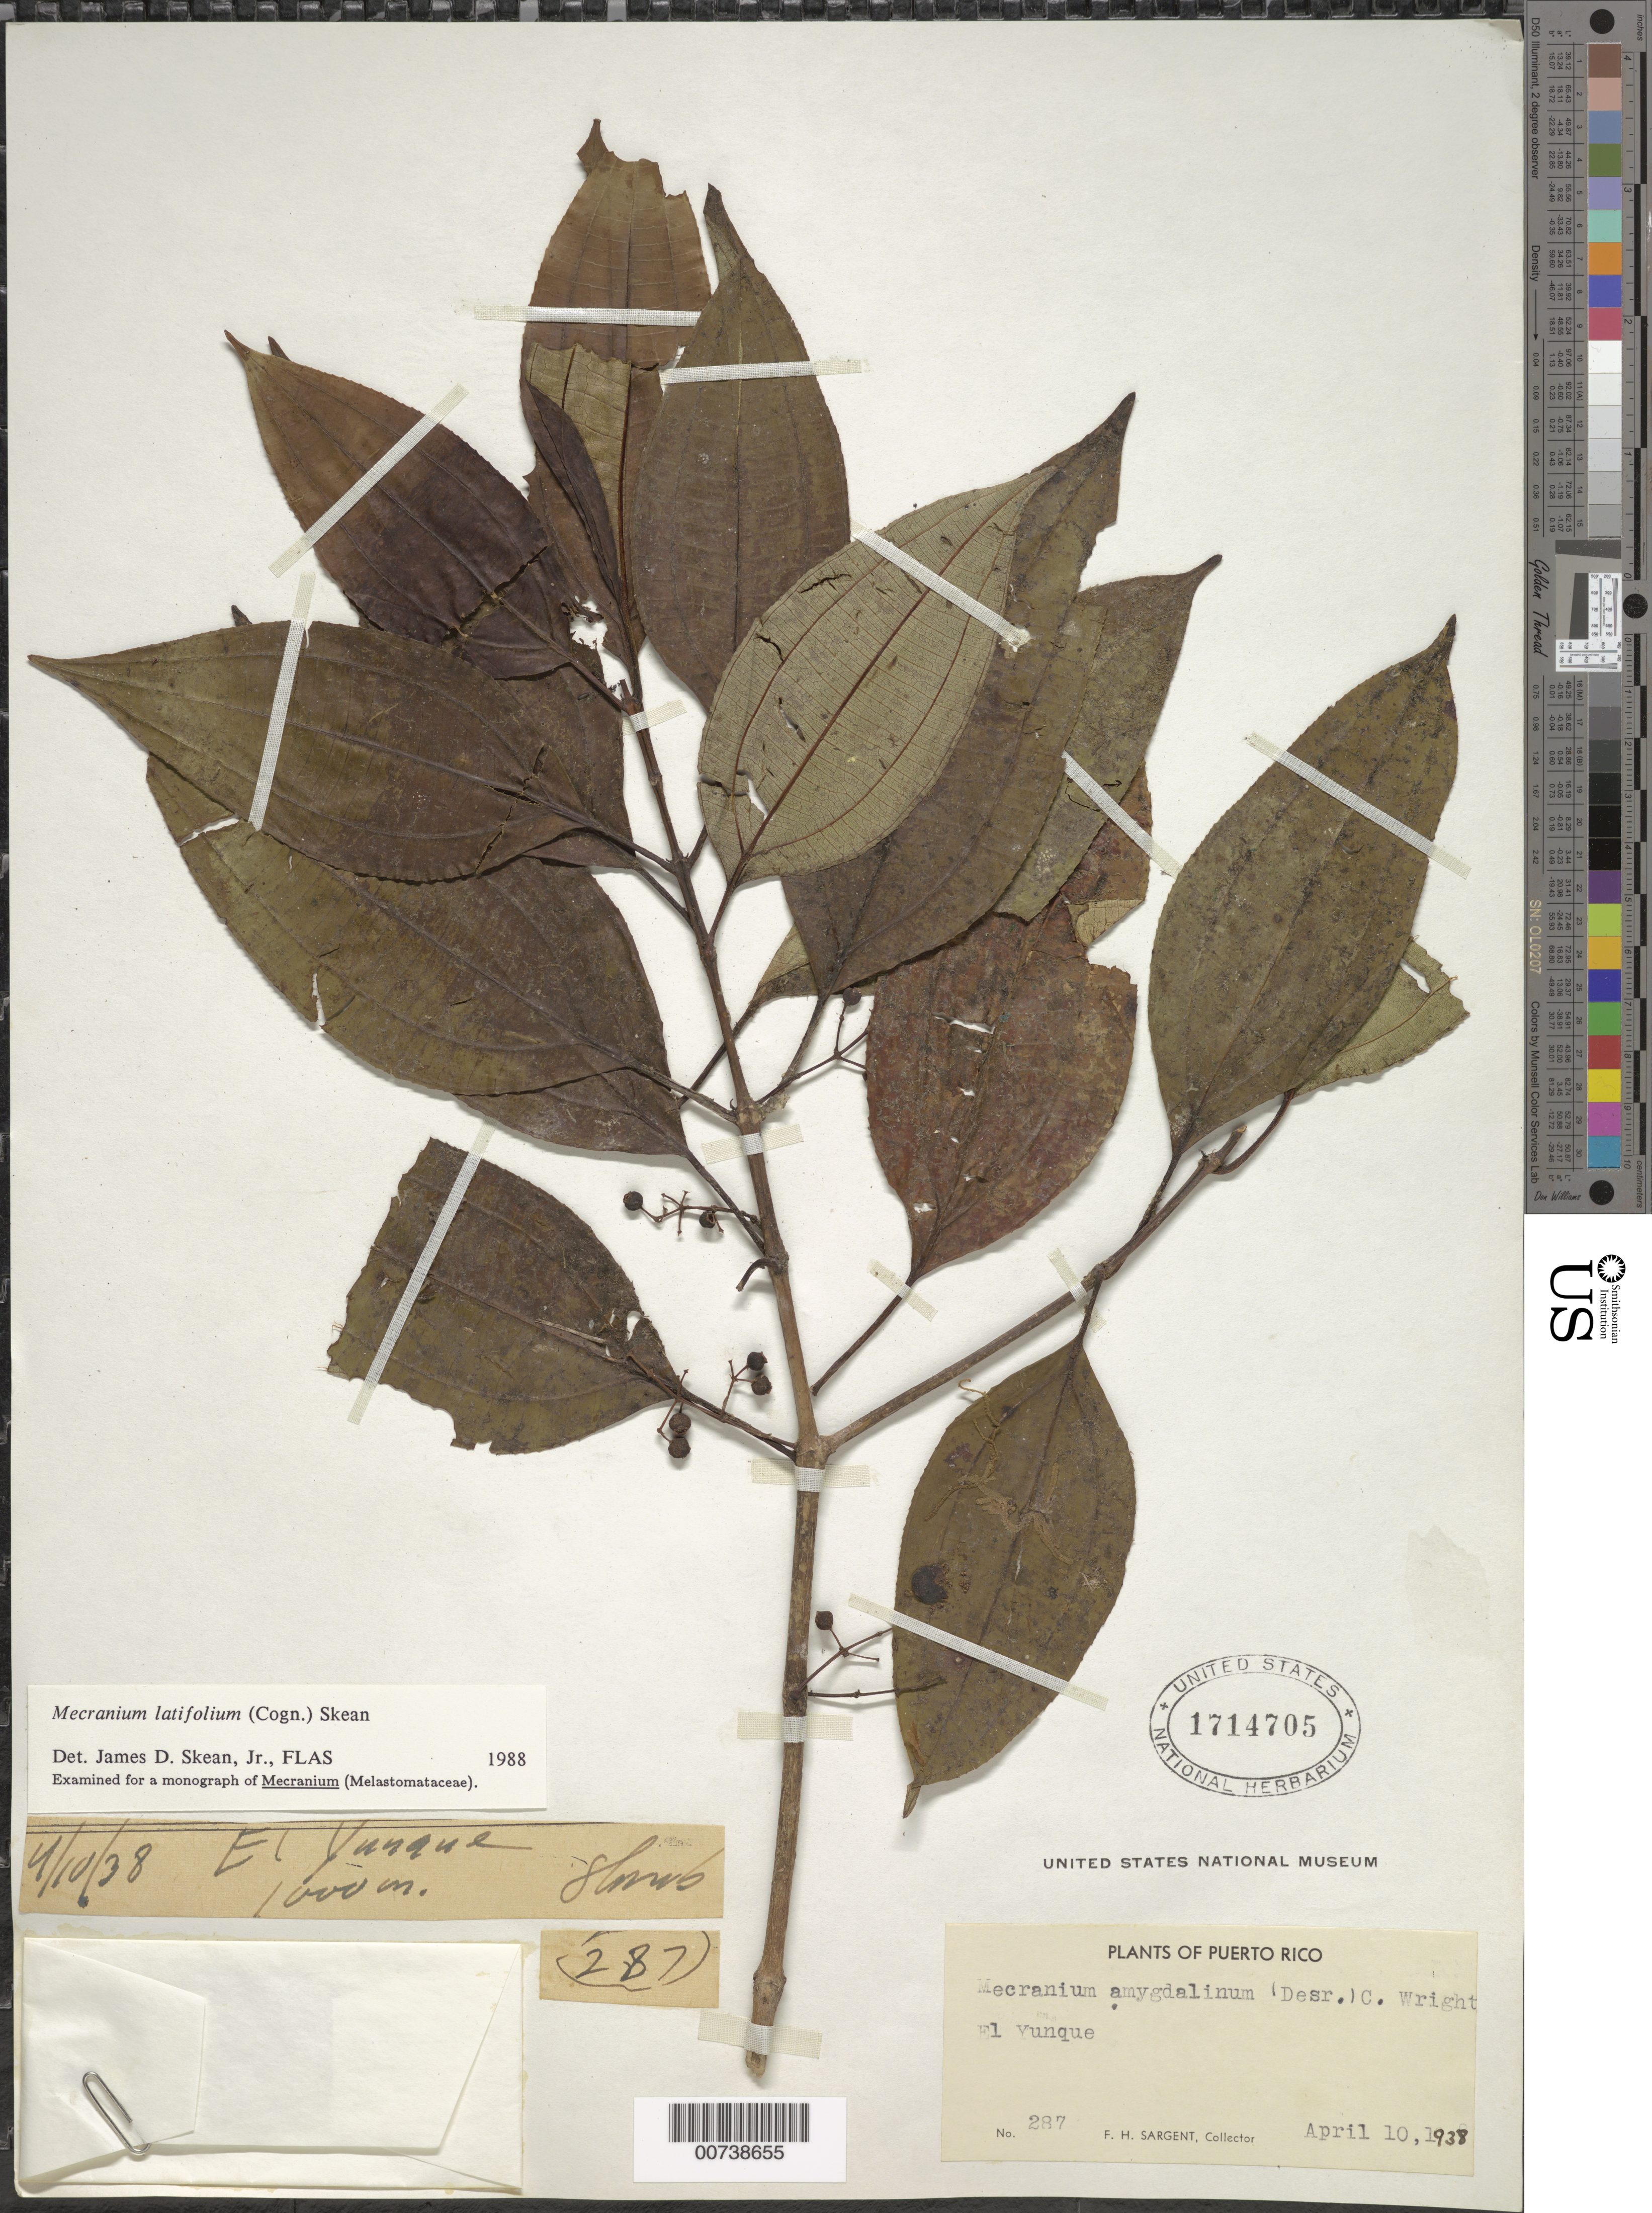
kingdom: Plantae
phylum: Tracheophyta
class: Magnoliopsida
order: Myrtales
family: Melastomataceae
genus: Mecranium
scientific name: Mecranium latifolium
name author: (Cogn.) Skean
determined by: Skean, J. D., Jr.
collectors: F. H. Sargent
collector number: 287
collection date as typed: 10 Apr 1938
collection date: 1938-04-10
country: Puerto Rico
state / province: Río Grande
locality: El Yunque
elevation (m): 1000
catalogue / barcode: US 1714705